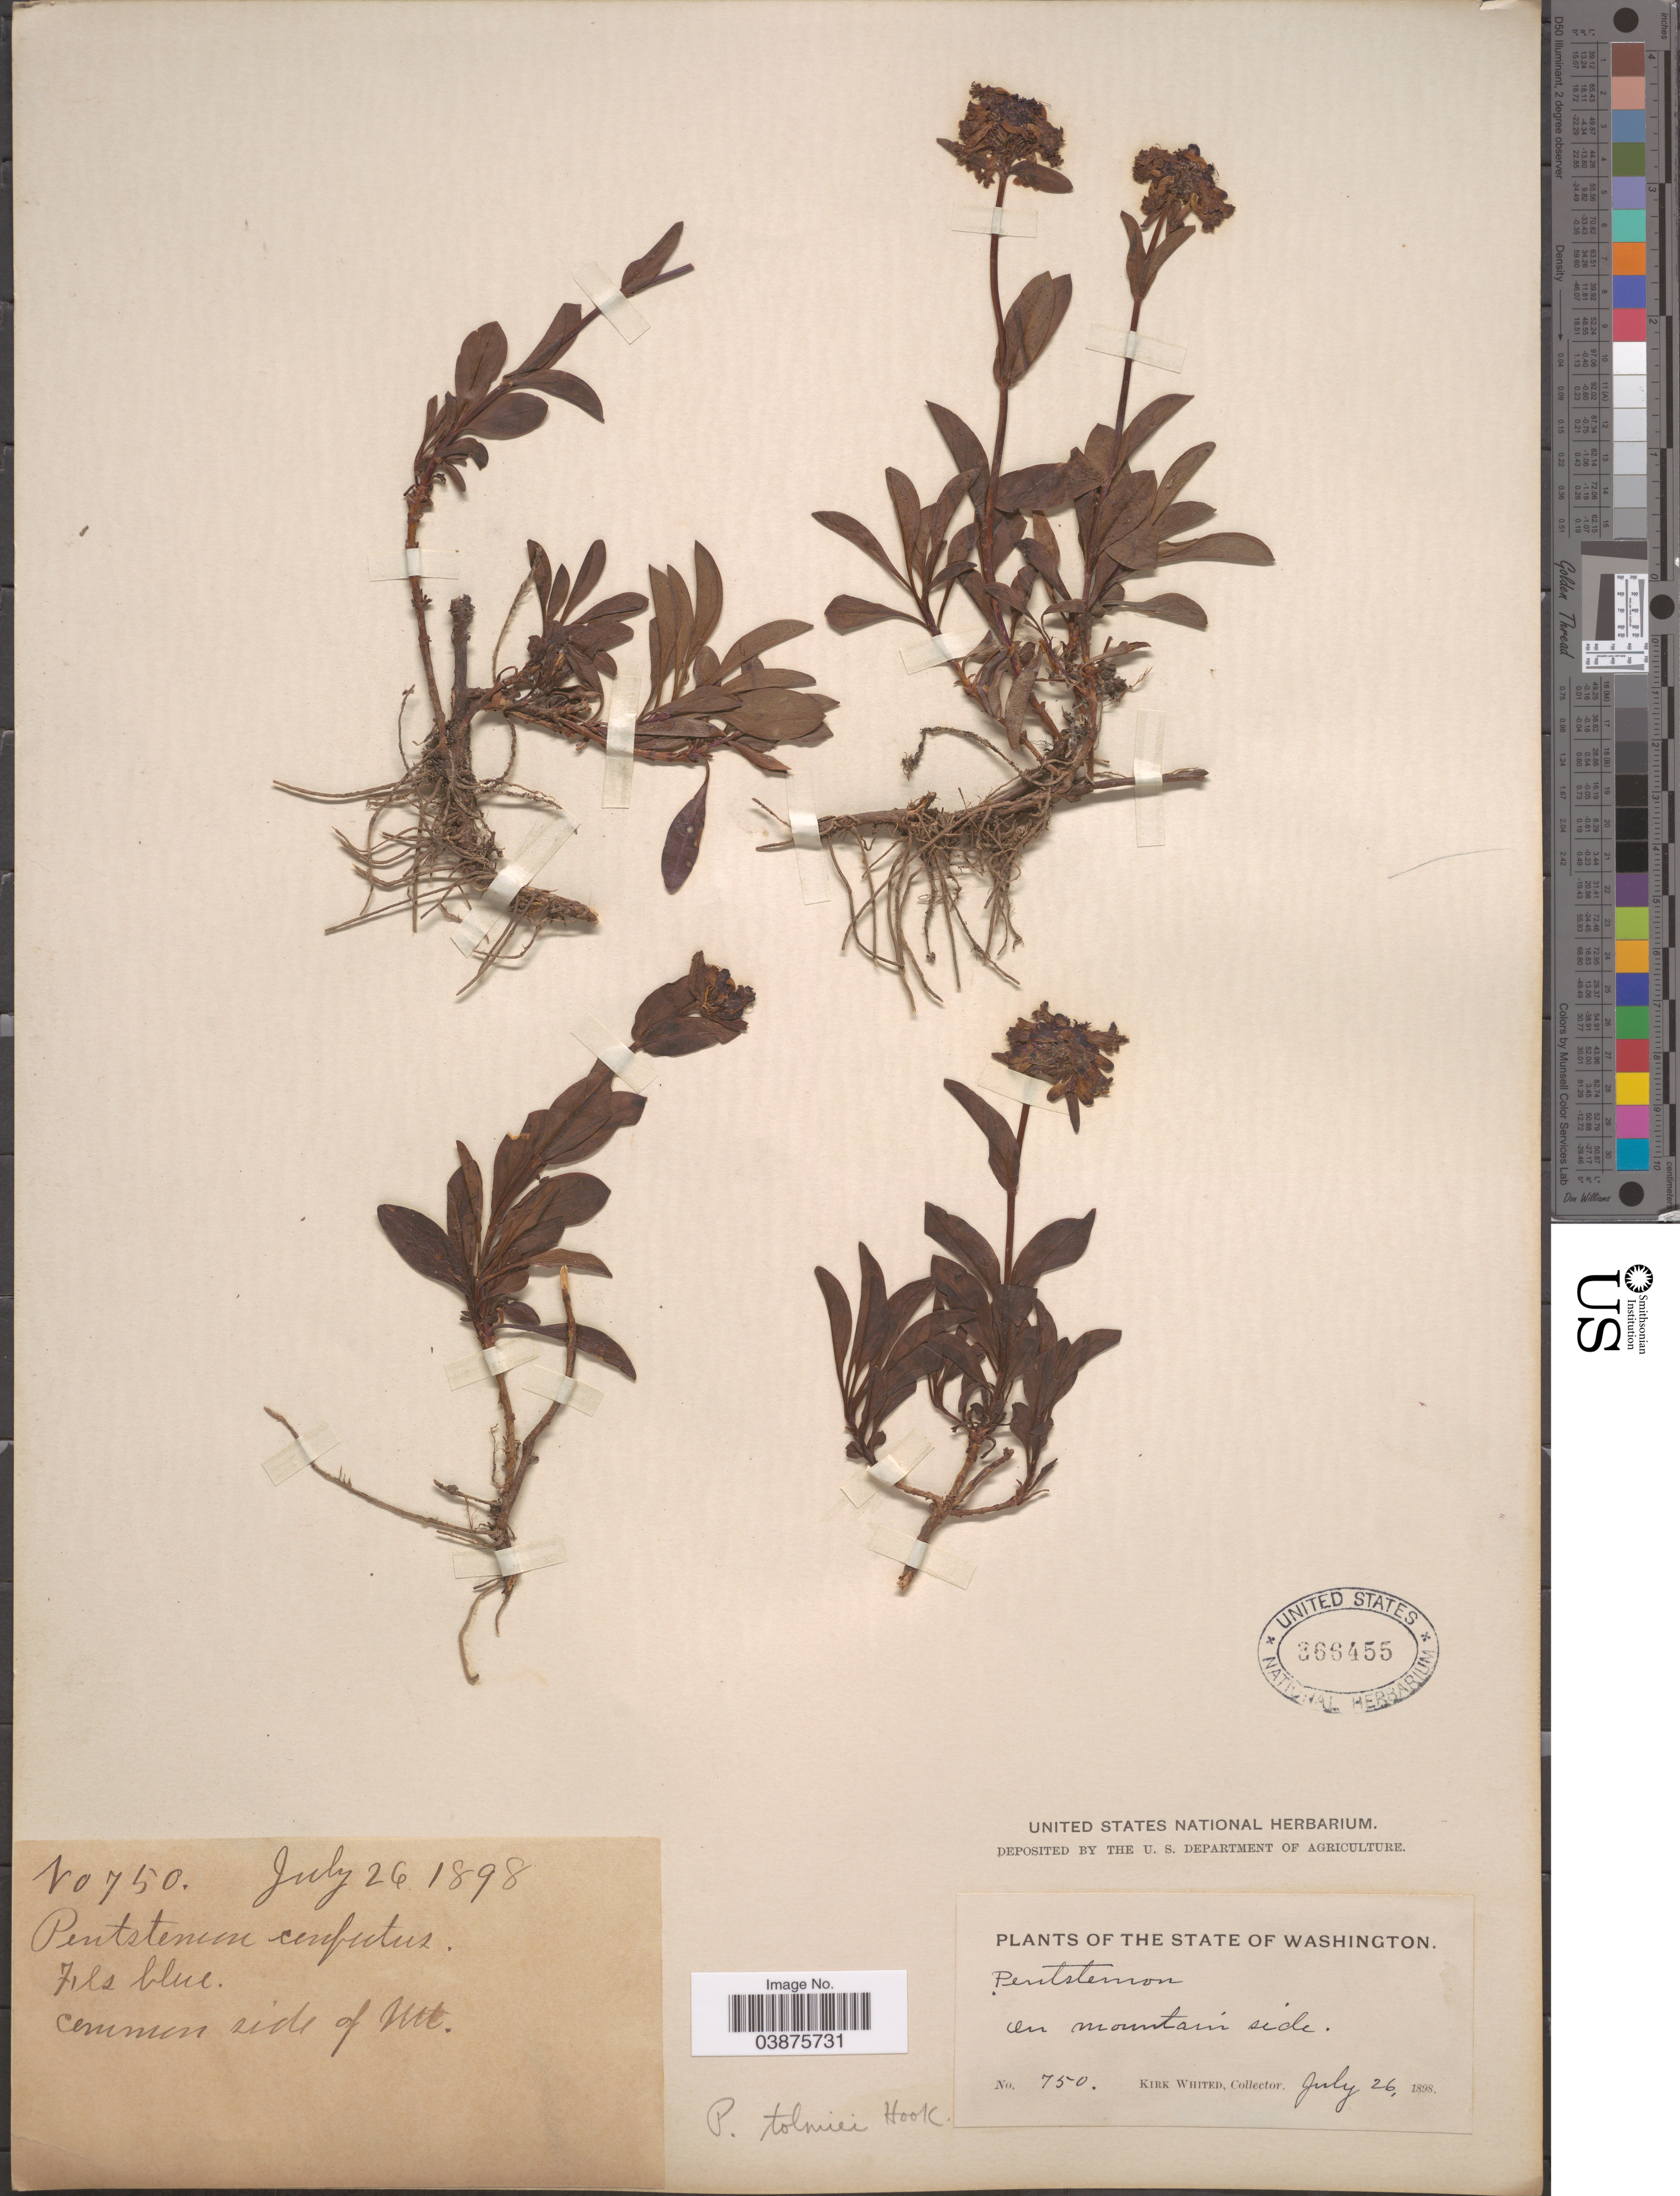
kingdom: Plantae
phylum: Tracheophyta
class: Magnoliopsida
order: Lamiales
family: Plantaginaceae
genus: Penstemon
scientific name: Penstemon heterodoxus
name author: A. Gray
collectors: K. Whited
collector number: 750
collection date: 1898-07-26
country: United States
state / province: Washington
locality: On mountain side. Common side of Mt.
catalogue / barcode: US 366455